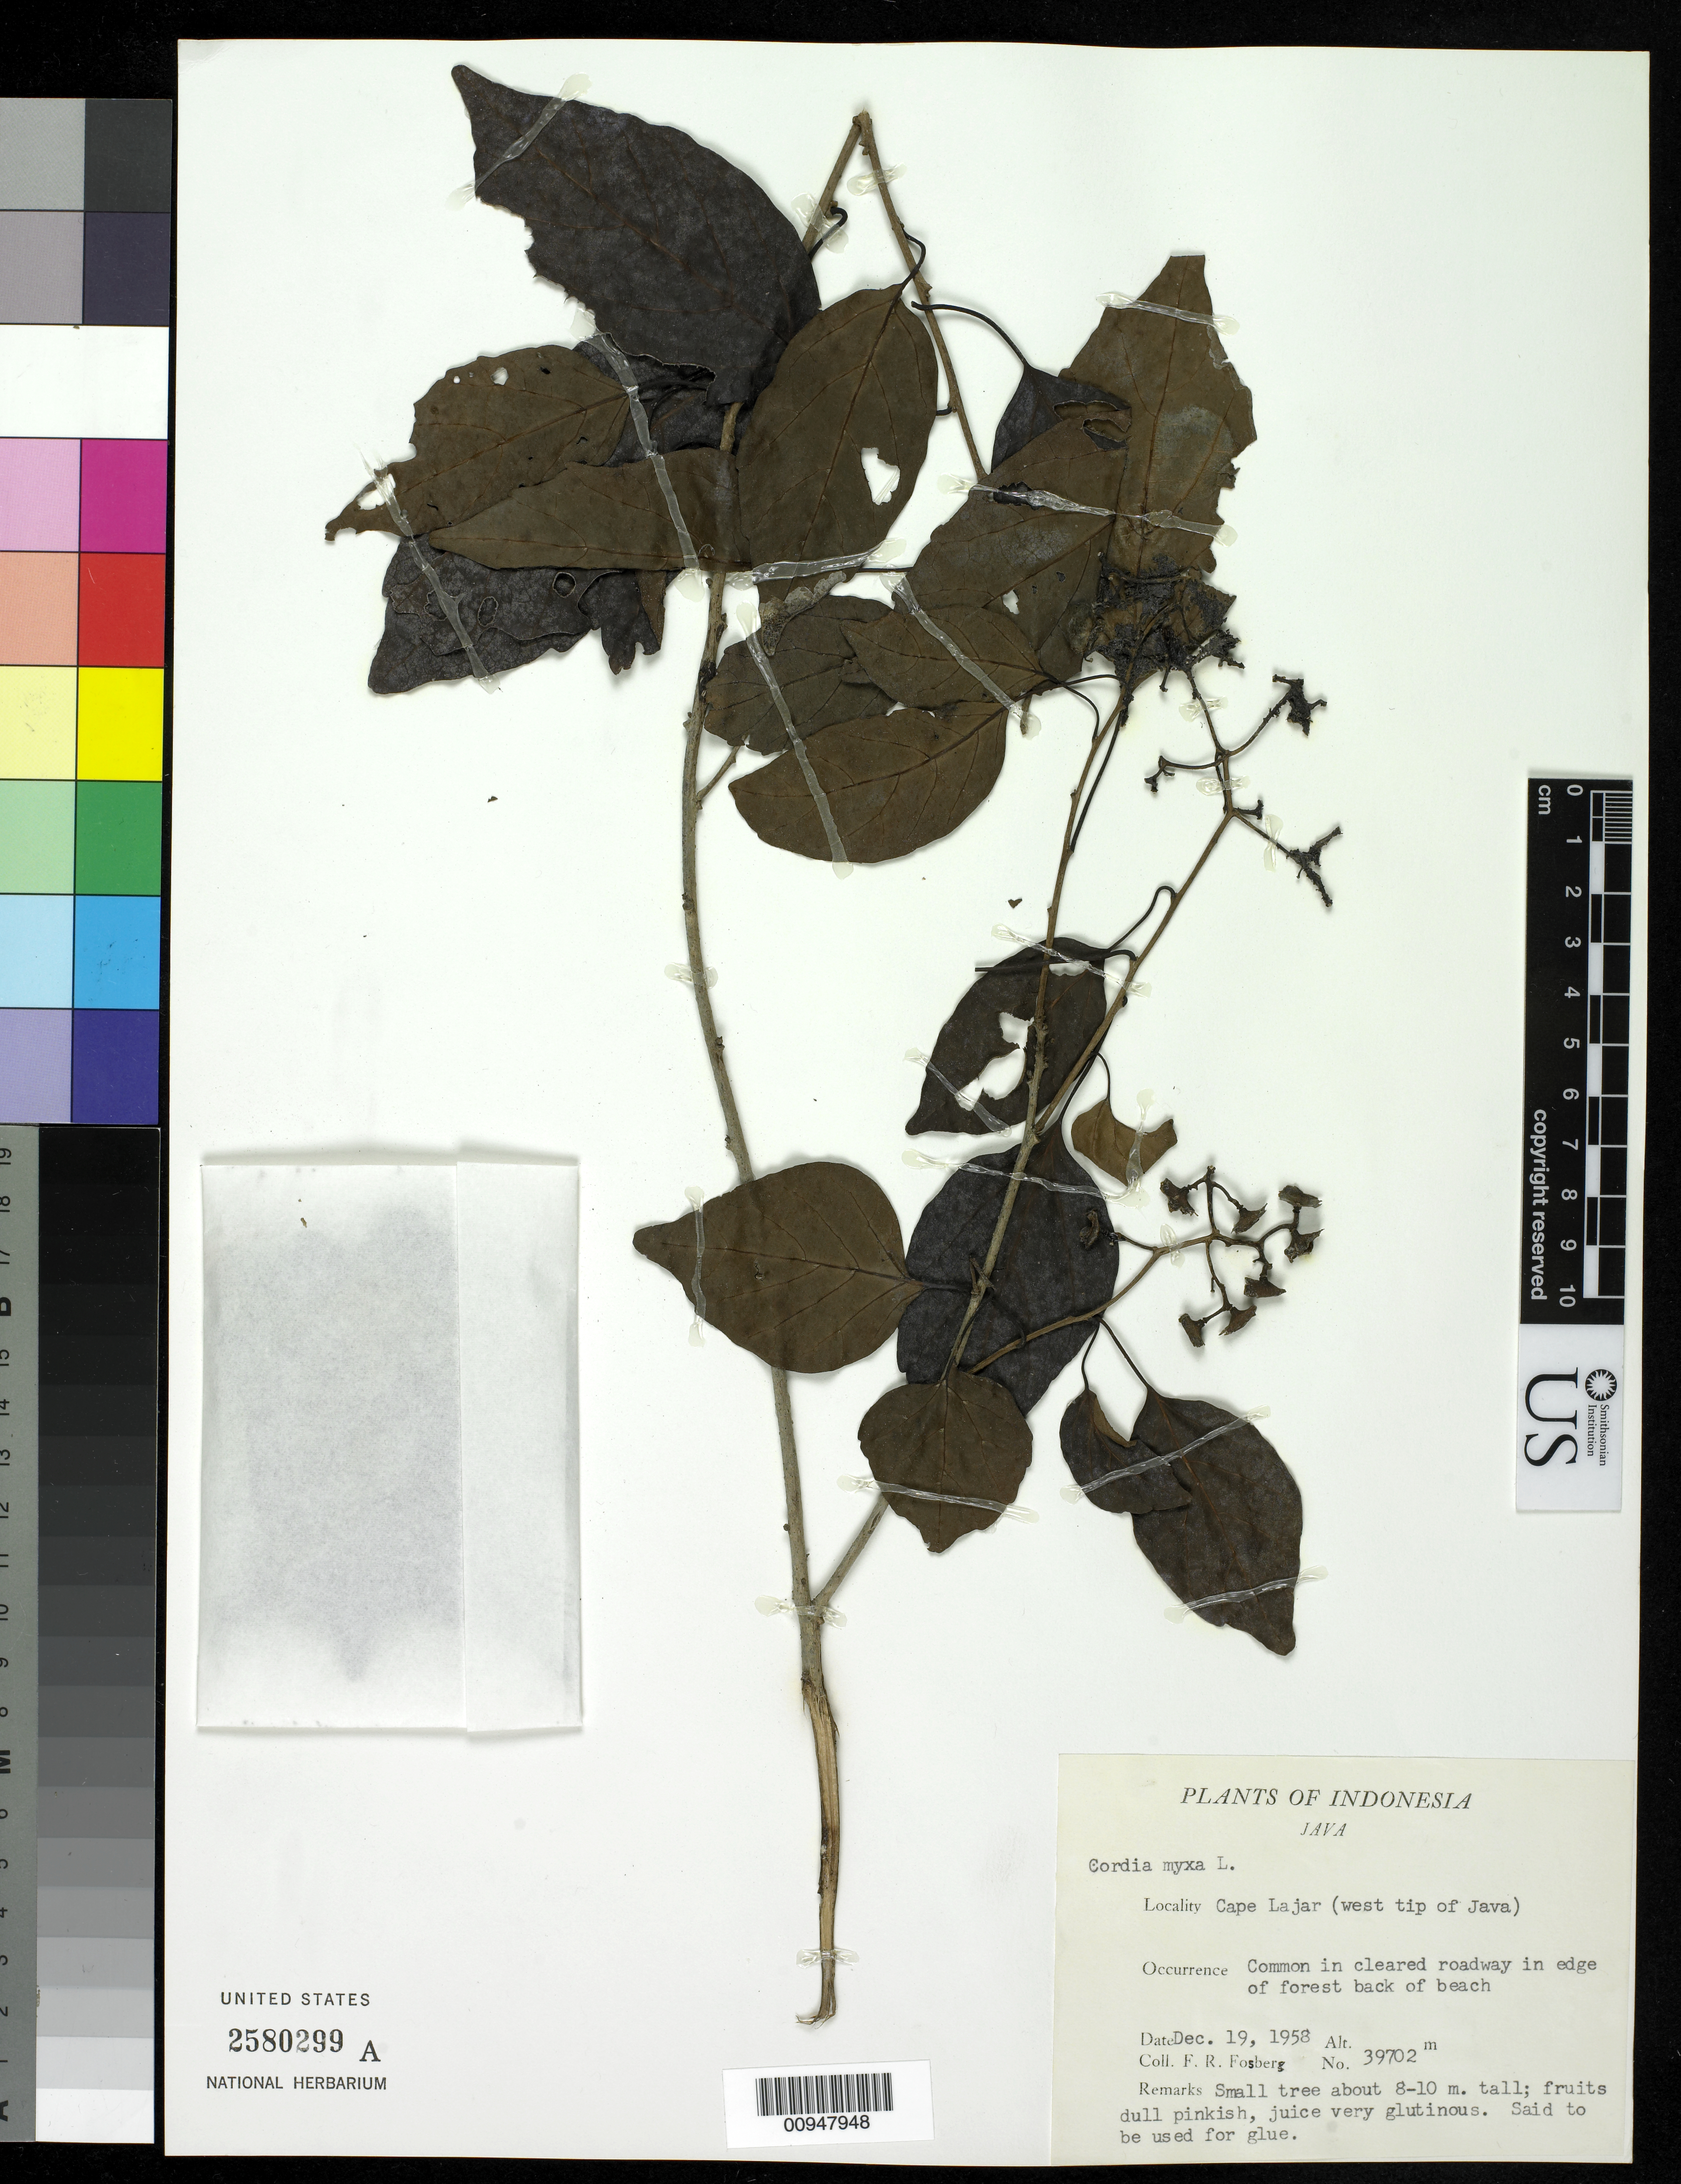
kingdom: Plantae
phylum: Tracheophyta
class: Magnoliopsida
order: Boraginales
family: Cordiaceae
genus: Cordia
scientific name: Cordia myxa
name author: L.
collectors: F. R. Fosberg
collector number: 39702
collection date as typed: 19 Dec 1958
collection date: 1958-12-19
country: Indonesia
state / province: Java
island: Java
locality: Cape Lajar (W. tip of Java)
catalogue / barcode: US 2580299